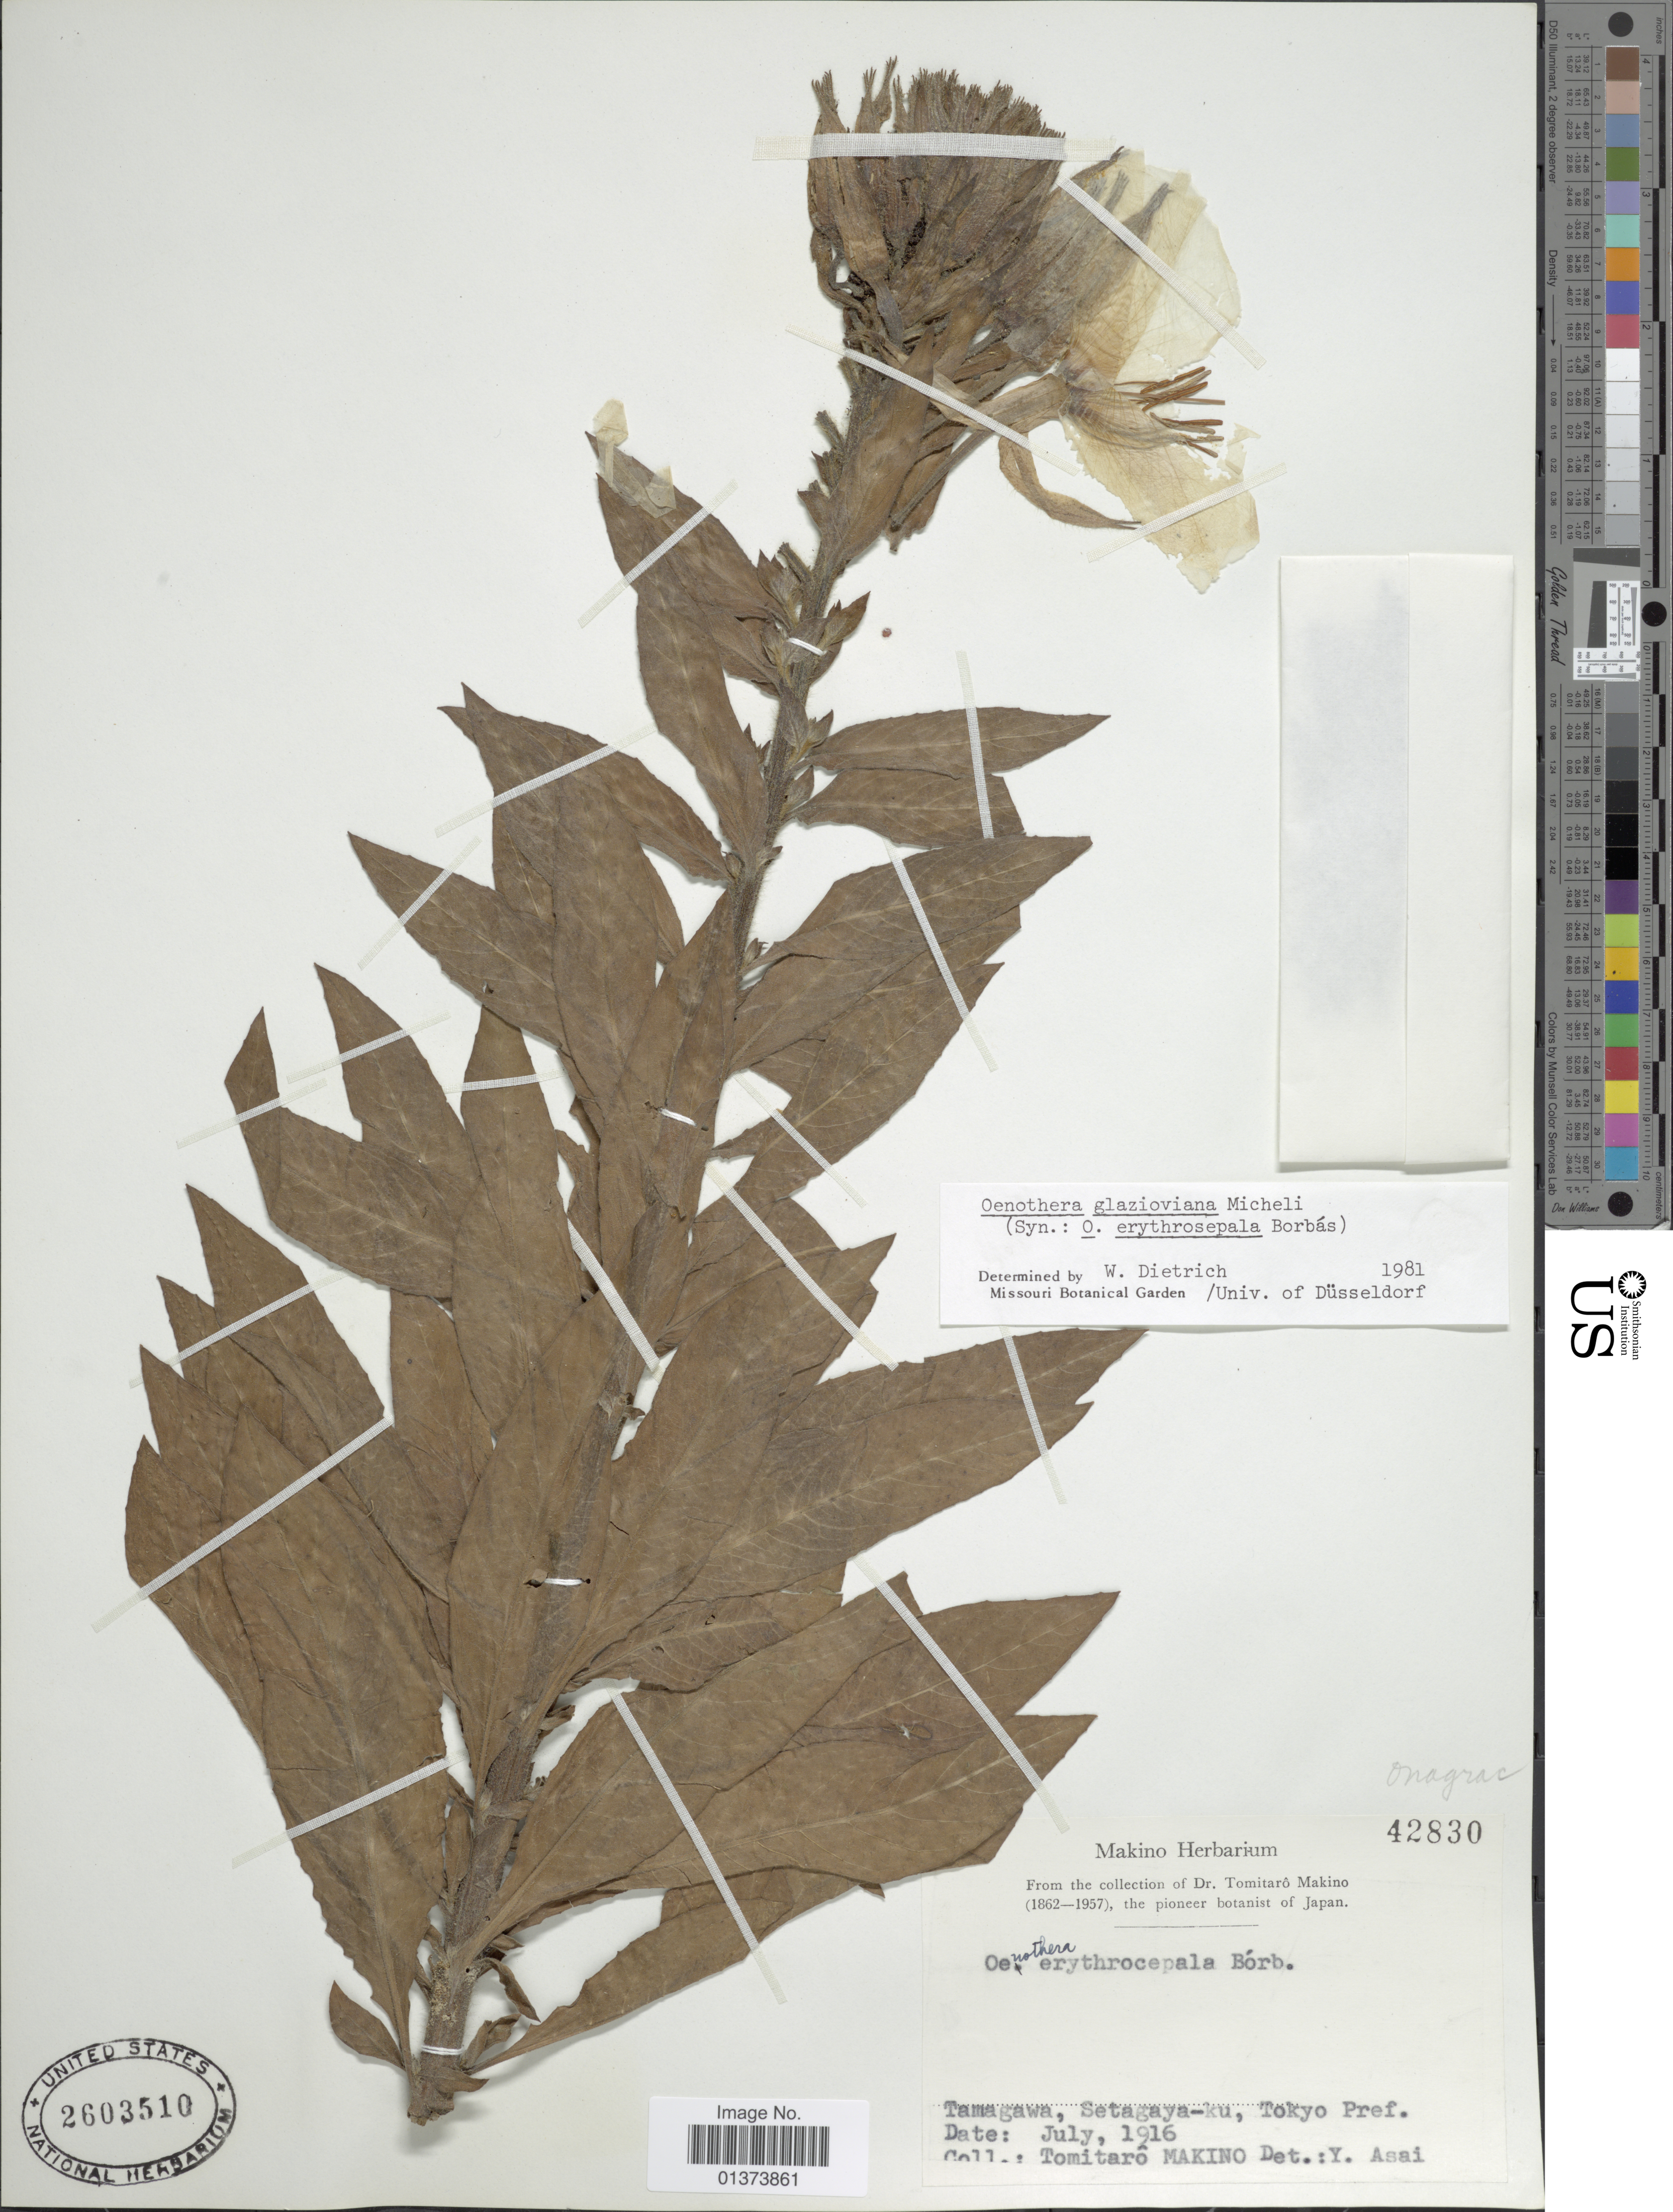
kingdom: Plantae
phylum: Tracheophyta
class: Magnoliopsida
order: Myrtales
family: Onagraceae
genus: Oenothera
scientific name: Oenothera glazioviana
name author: Micheli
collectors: T. Makino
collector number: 42830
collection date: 1916-07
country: Japan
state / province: Tokyo, Federal City of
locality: Tamagawa, Setagaya-ku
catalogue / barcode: US 2603510